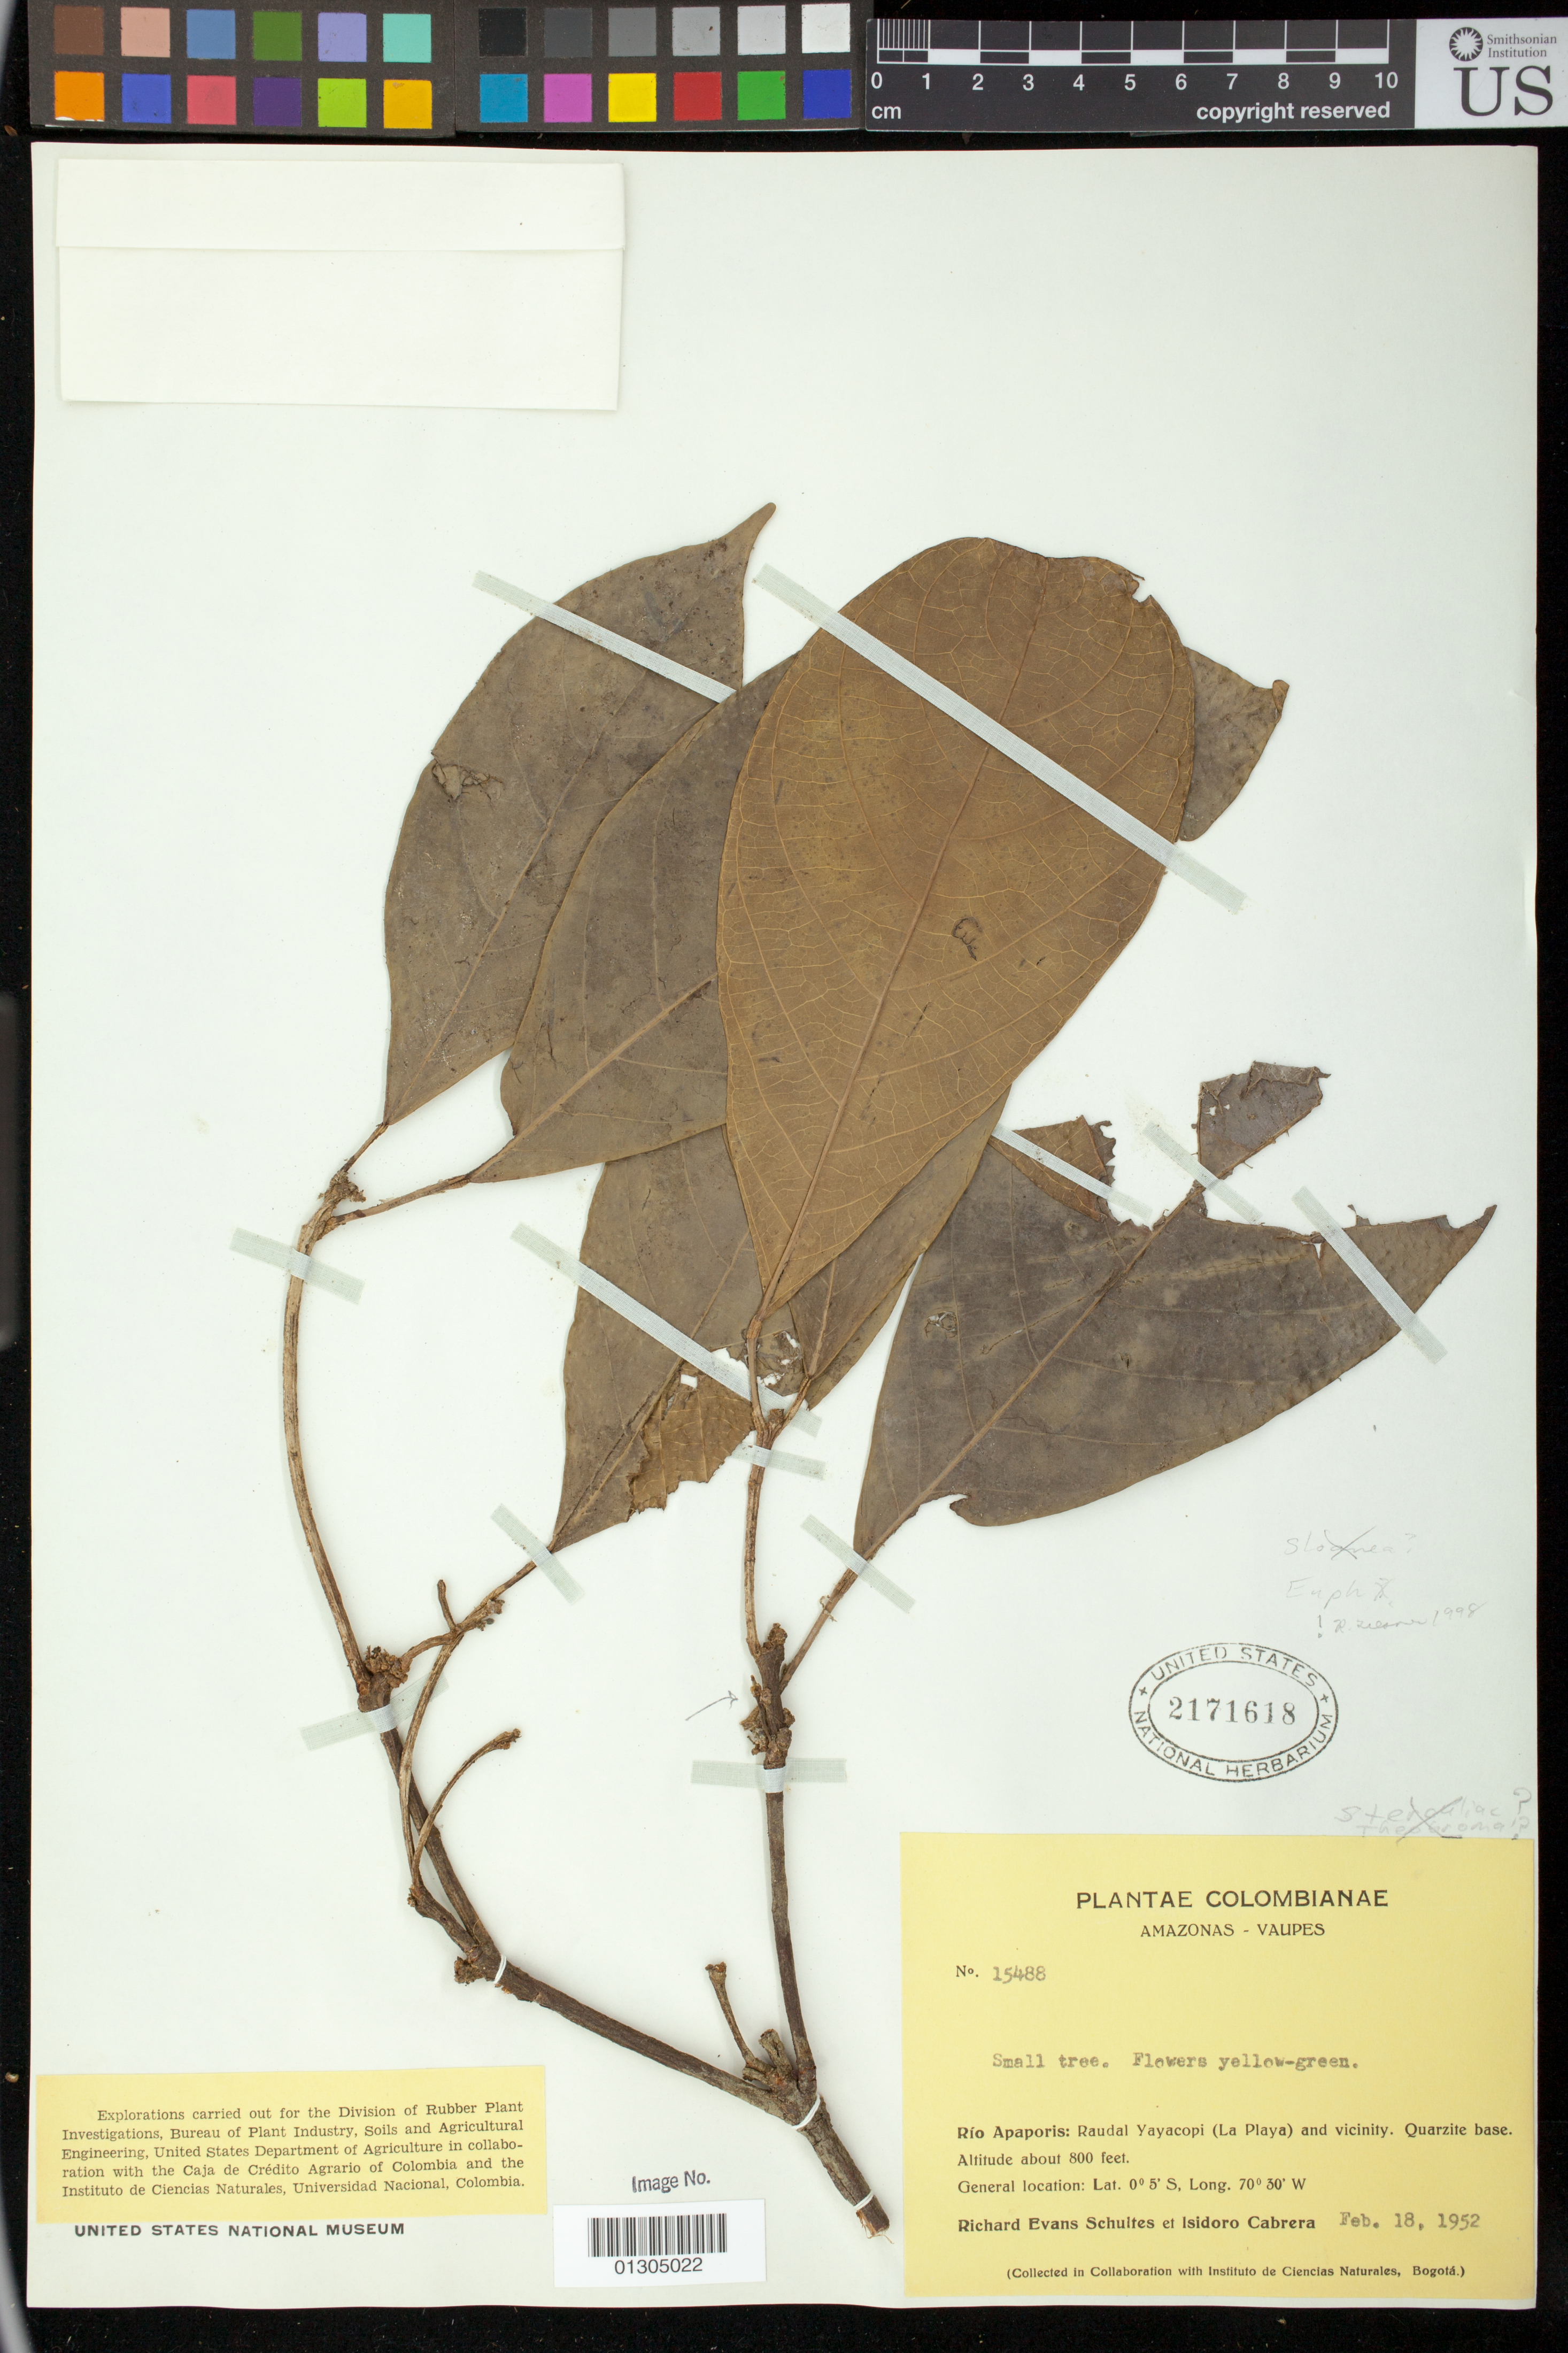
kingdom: Plantae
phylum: Tracheophyta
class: Magnoliopsida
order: Malpighiales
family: Euphorbiaceae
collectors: R. E. Schultes & I. Cabrera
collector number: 15488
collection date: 1952-02-18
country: Colombia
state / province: Vaupés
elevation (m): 244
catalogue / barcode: US 2171618